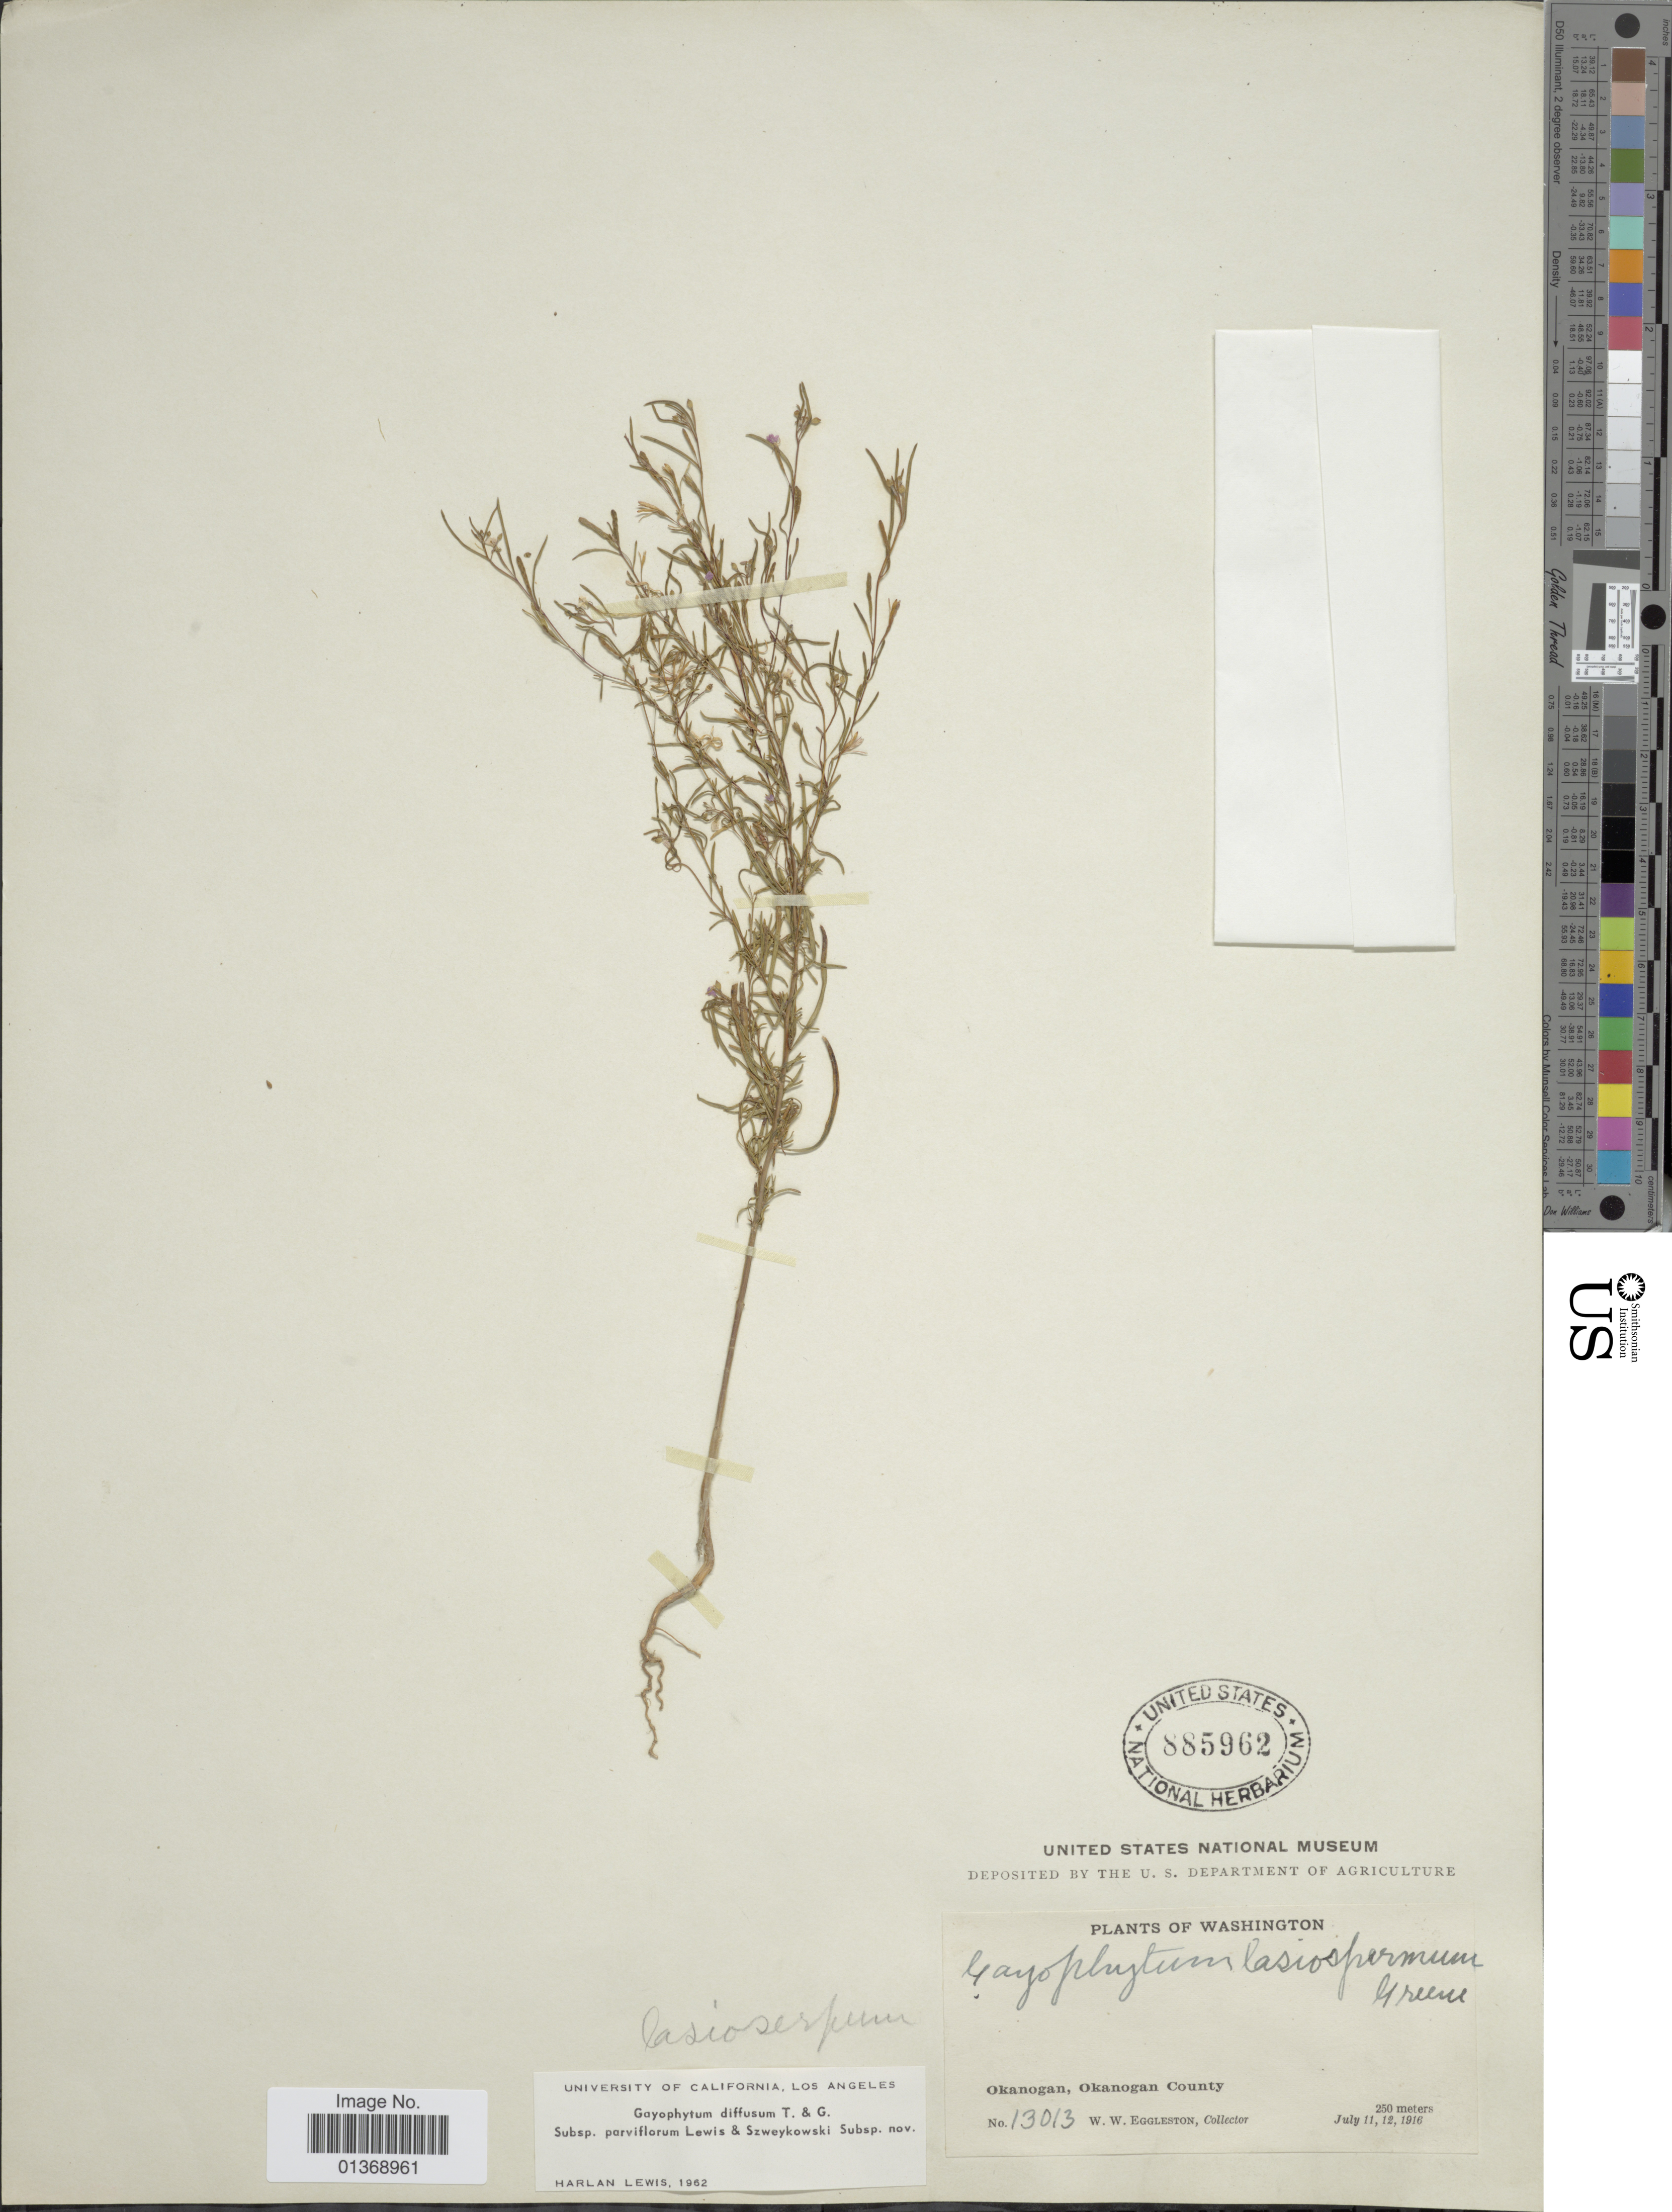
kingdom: Plantae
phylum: Tracheophyta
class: Magnoliopsida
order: Myrtales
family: Onagraceae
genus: Gayophytum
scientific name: Gayophytum diffusum subsp. parviflorum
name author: F. H. Lewis & Szweyk.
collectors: W. W. Eggleston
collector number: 13013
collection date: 1916-07-11/1916-07-12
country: United States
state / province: Washington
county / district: Okanogan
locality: Okanogan, Okanogan County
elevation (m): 250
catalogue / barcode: US 885962